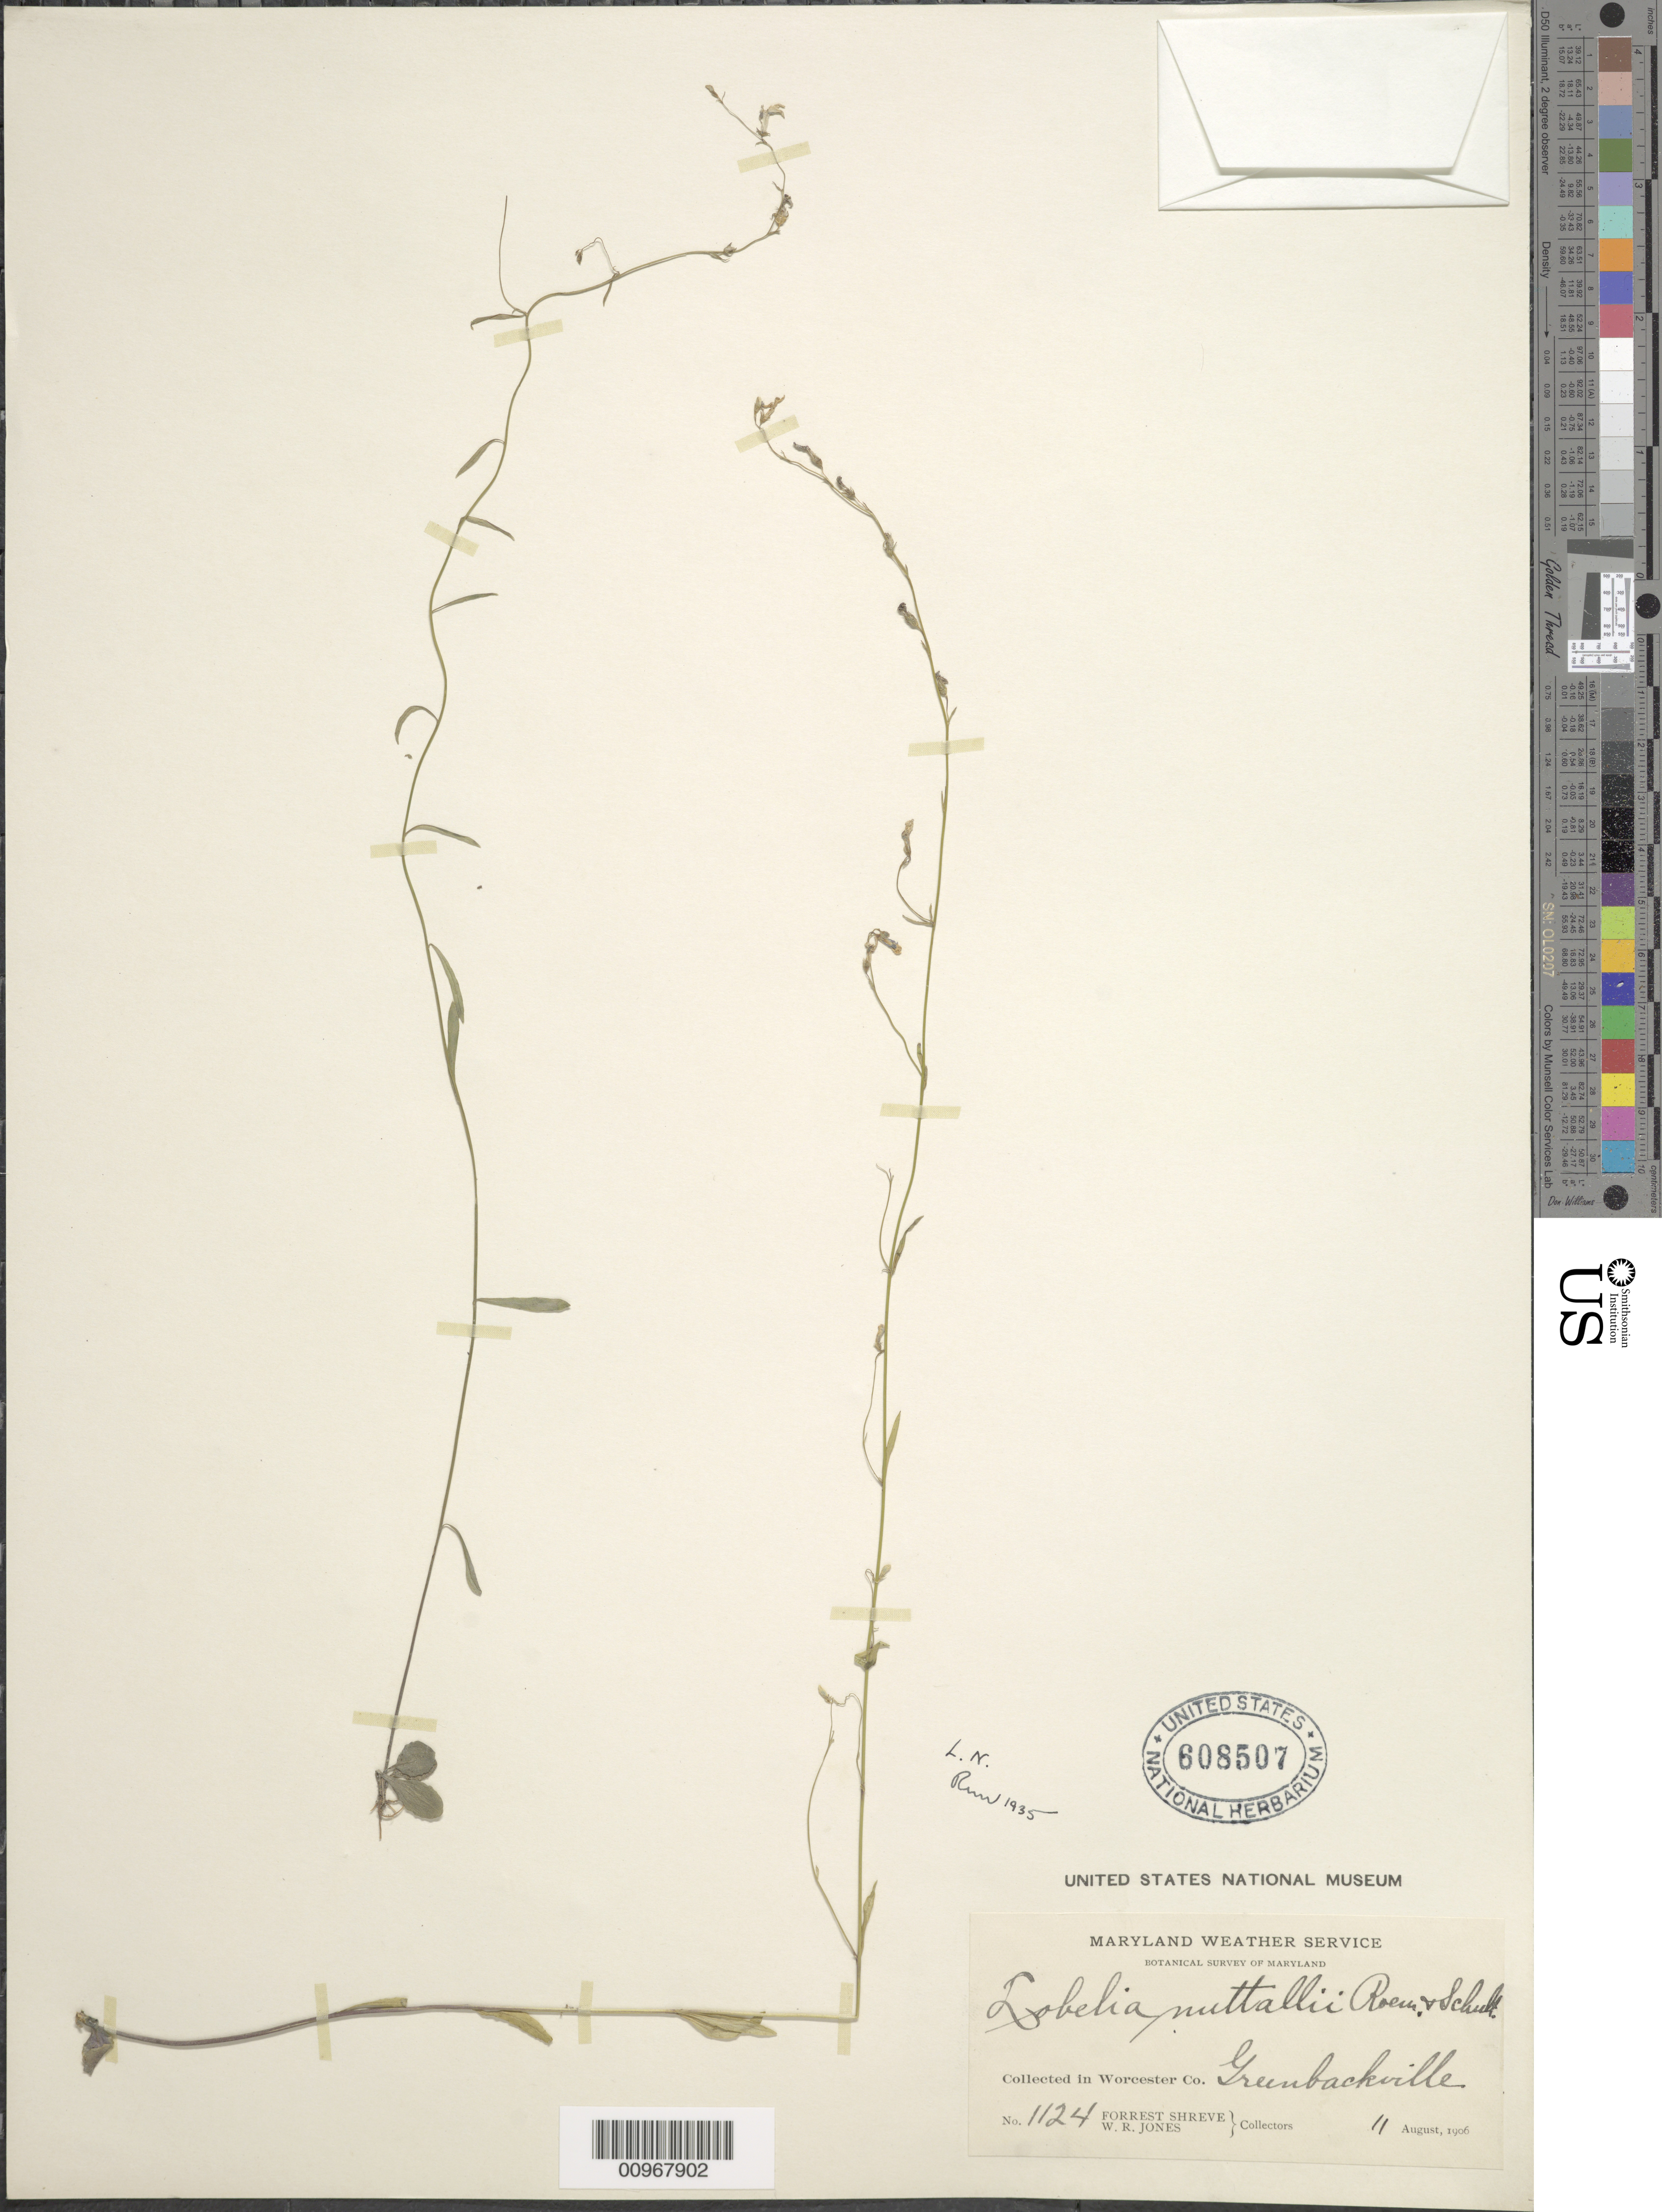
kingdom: Plantae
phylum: Tracheophyta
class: Magnoliopsida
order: Asterales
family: Campanulaceae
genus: Lobelia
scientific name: Lobelia nuttallii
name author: Schult.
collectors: F. Shreve & W. R. Jones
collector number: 1124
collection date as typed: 11 Aug 1906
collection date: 1906-08-11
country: United States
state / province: Maryland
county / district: Worcester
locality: Greenbackville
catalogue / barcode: US 608507